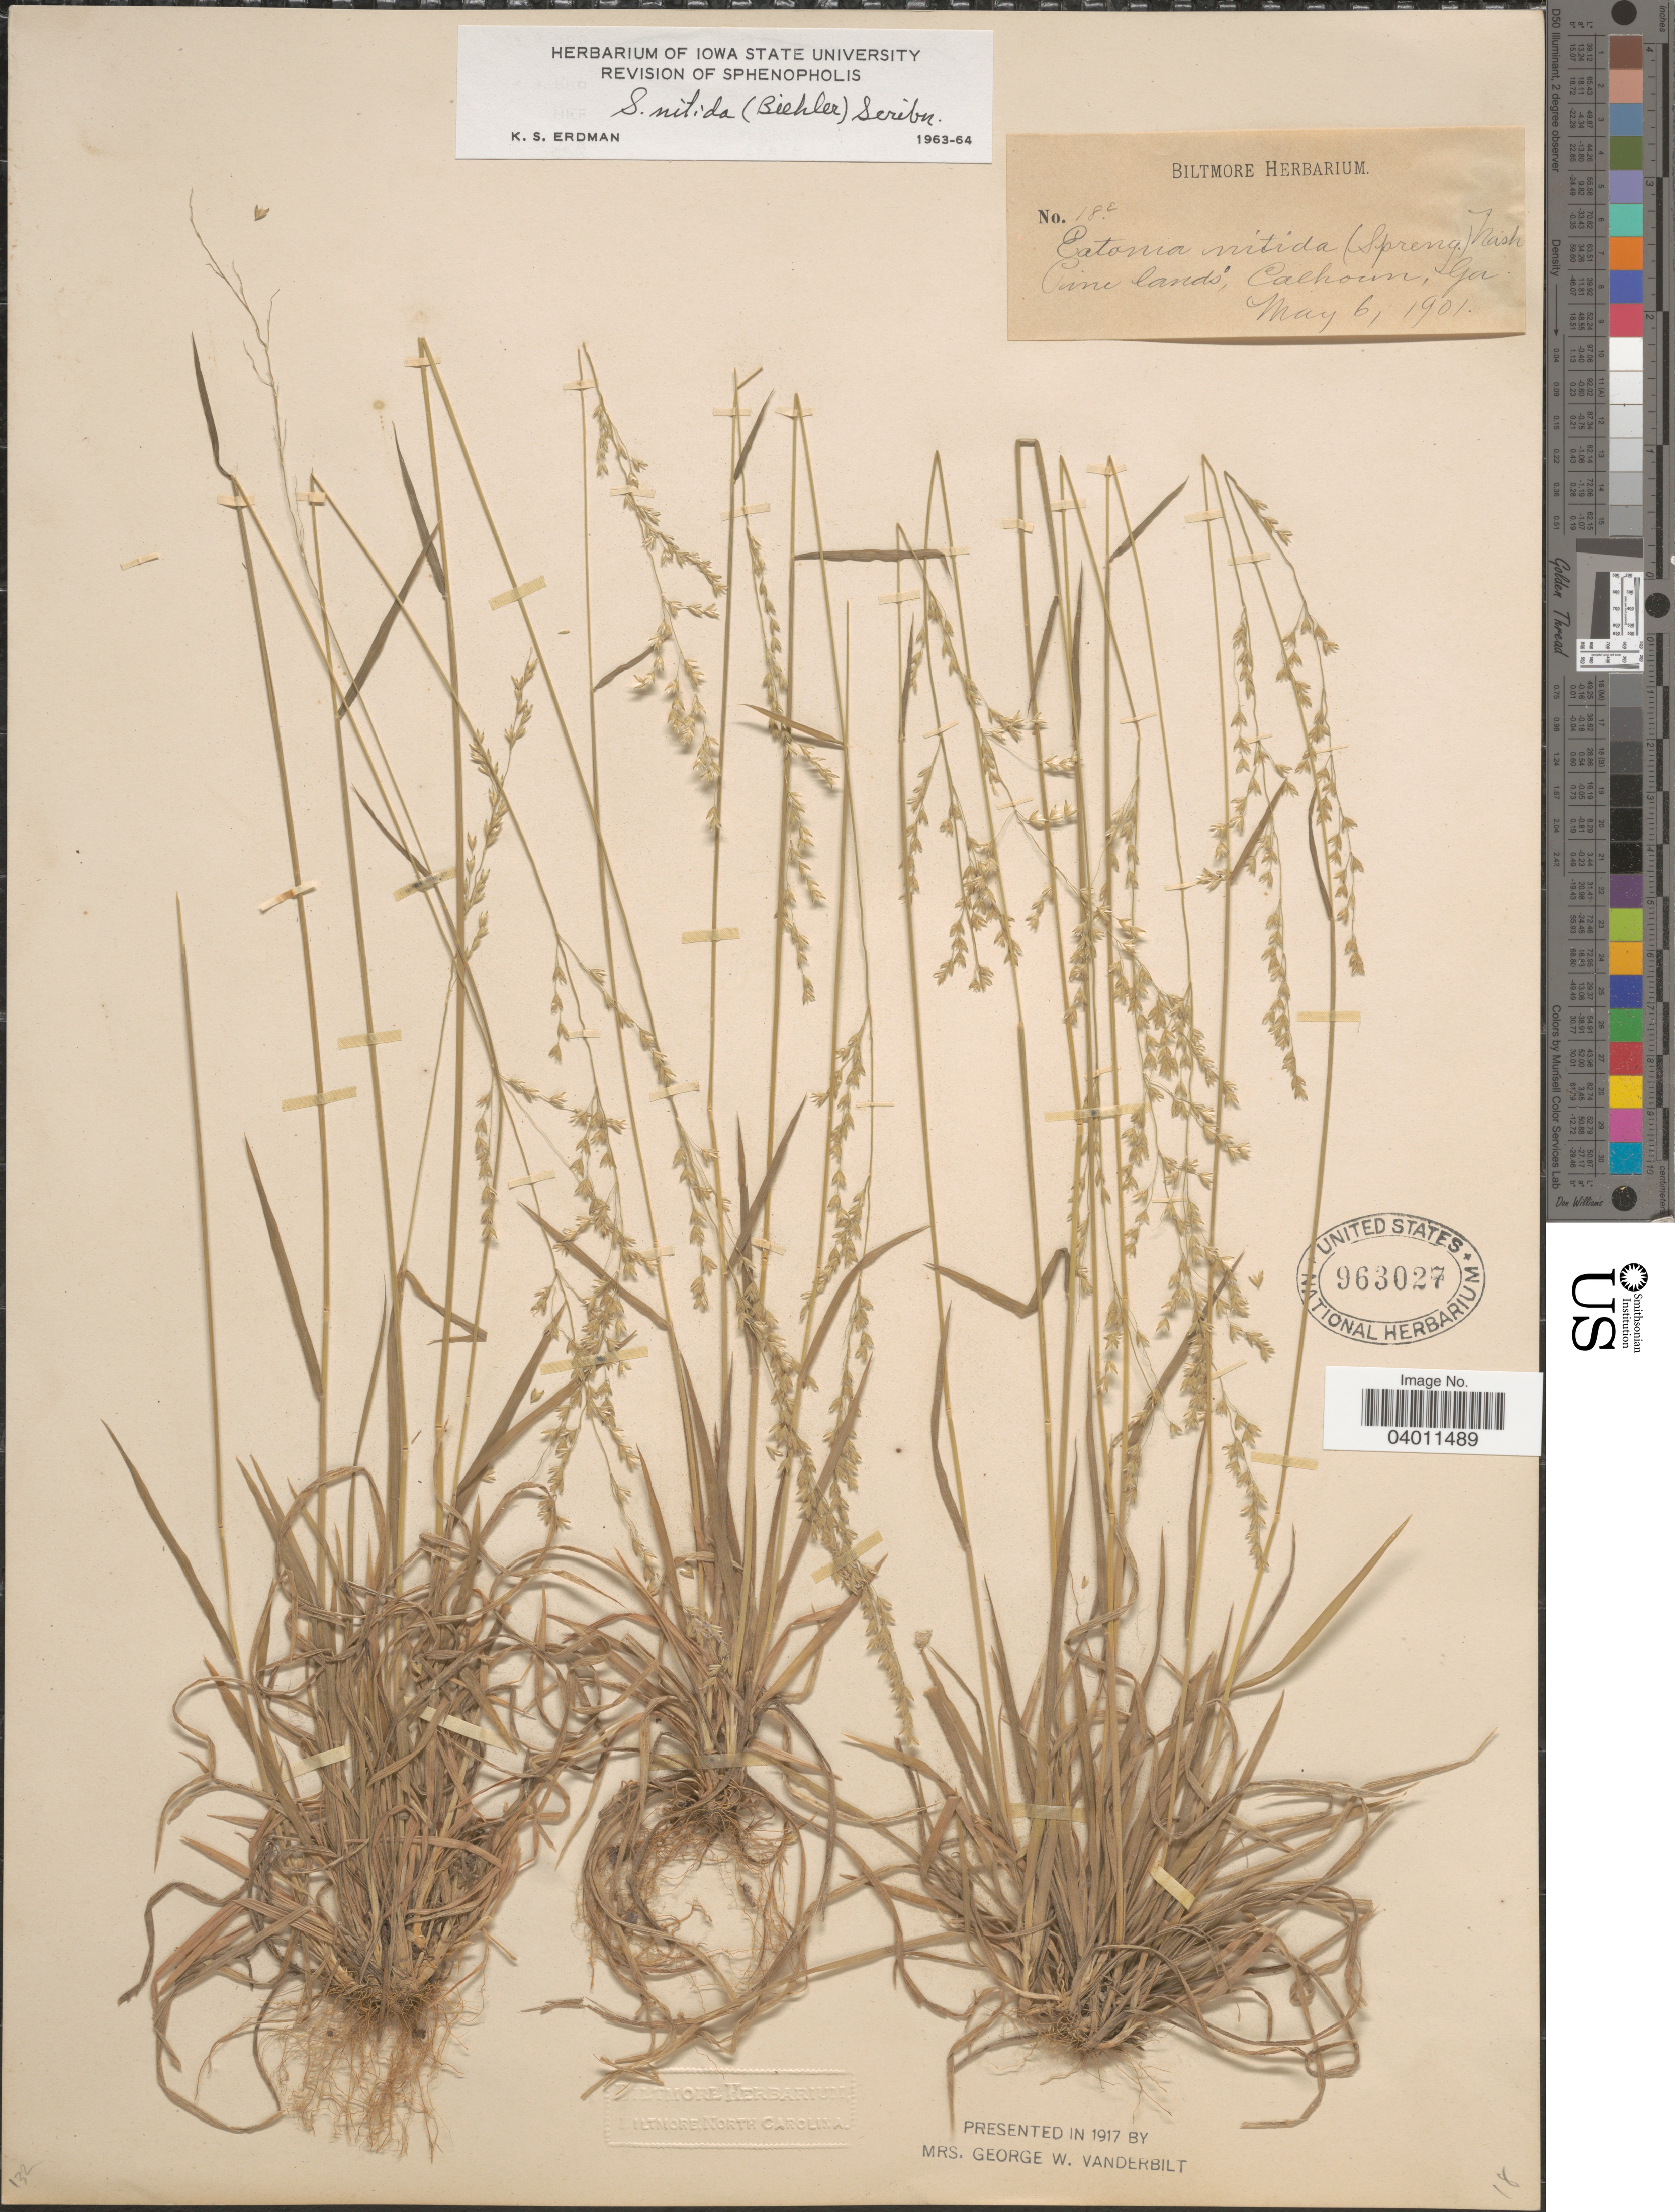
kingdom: Plantae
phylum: Tracheophyta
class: Liliopsida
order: Poales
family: Poaceae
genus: Sphenopholis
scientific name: Sphenopholis nitida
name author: (Biehler) Scribn.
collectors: ex herb. Biltmore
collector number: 18e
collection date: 1901-05-06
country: United States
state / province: Georgia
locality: Pine lands, Calhoun.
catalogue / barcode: US 963027